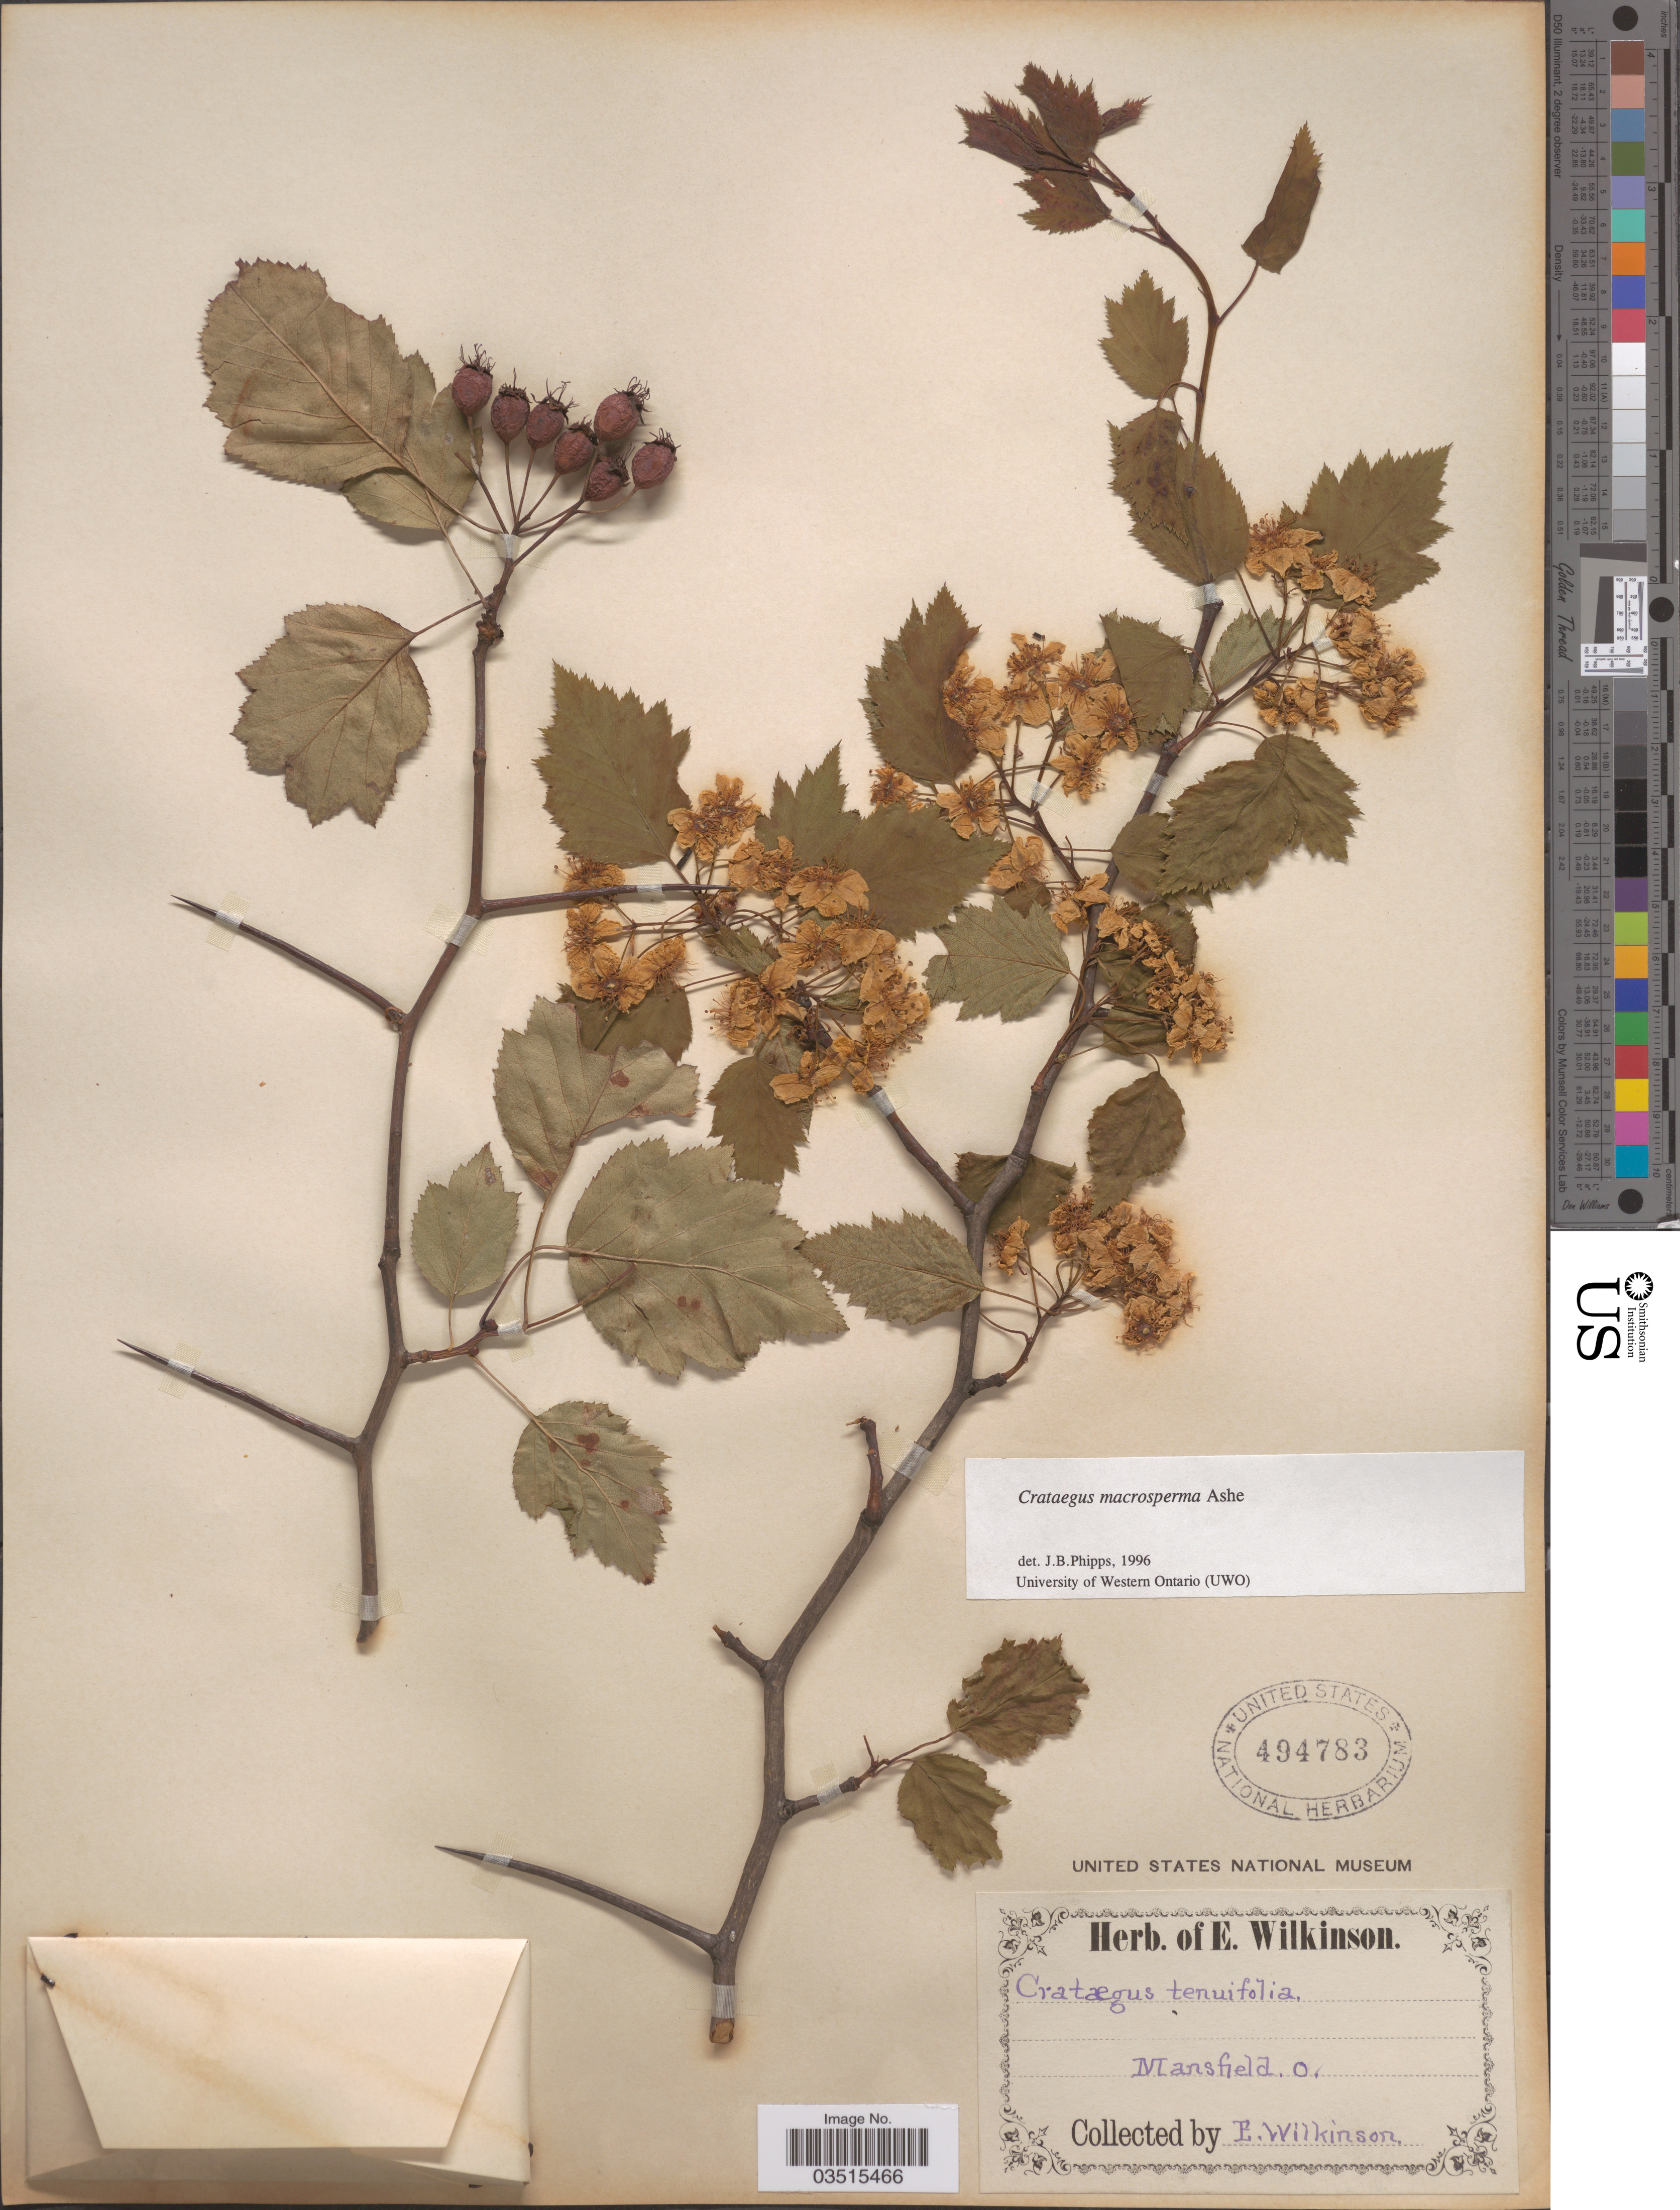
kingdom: Plantae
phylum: Tracheophyta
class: Magnoliopsida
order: Rosales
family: Rosaceae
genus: Crataegus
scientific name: Crataegus macrosperma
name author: Ashe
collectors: E. Wilkinson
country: United States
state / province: Ohio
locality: Mansfield.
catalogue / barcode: US 494783